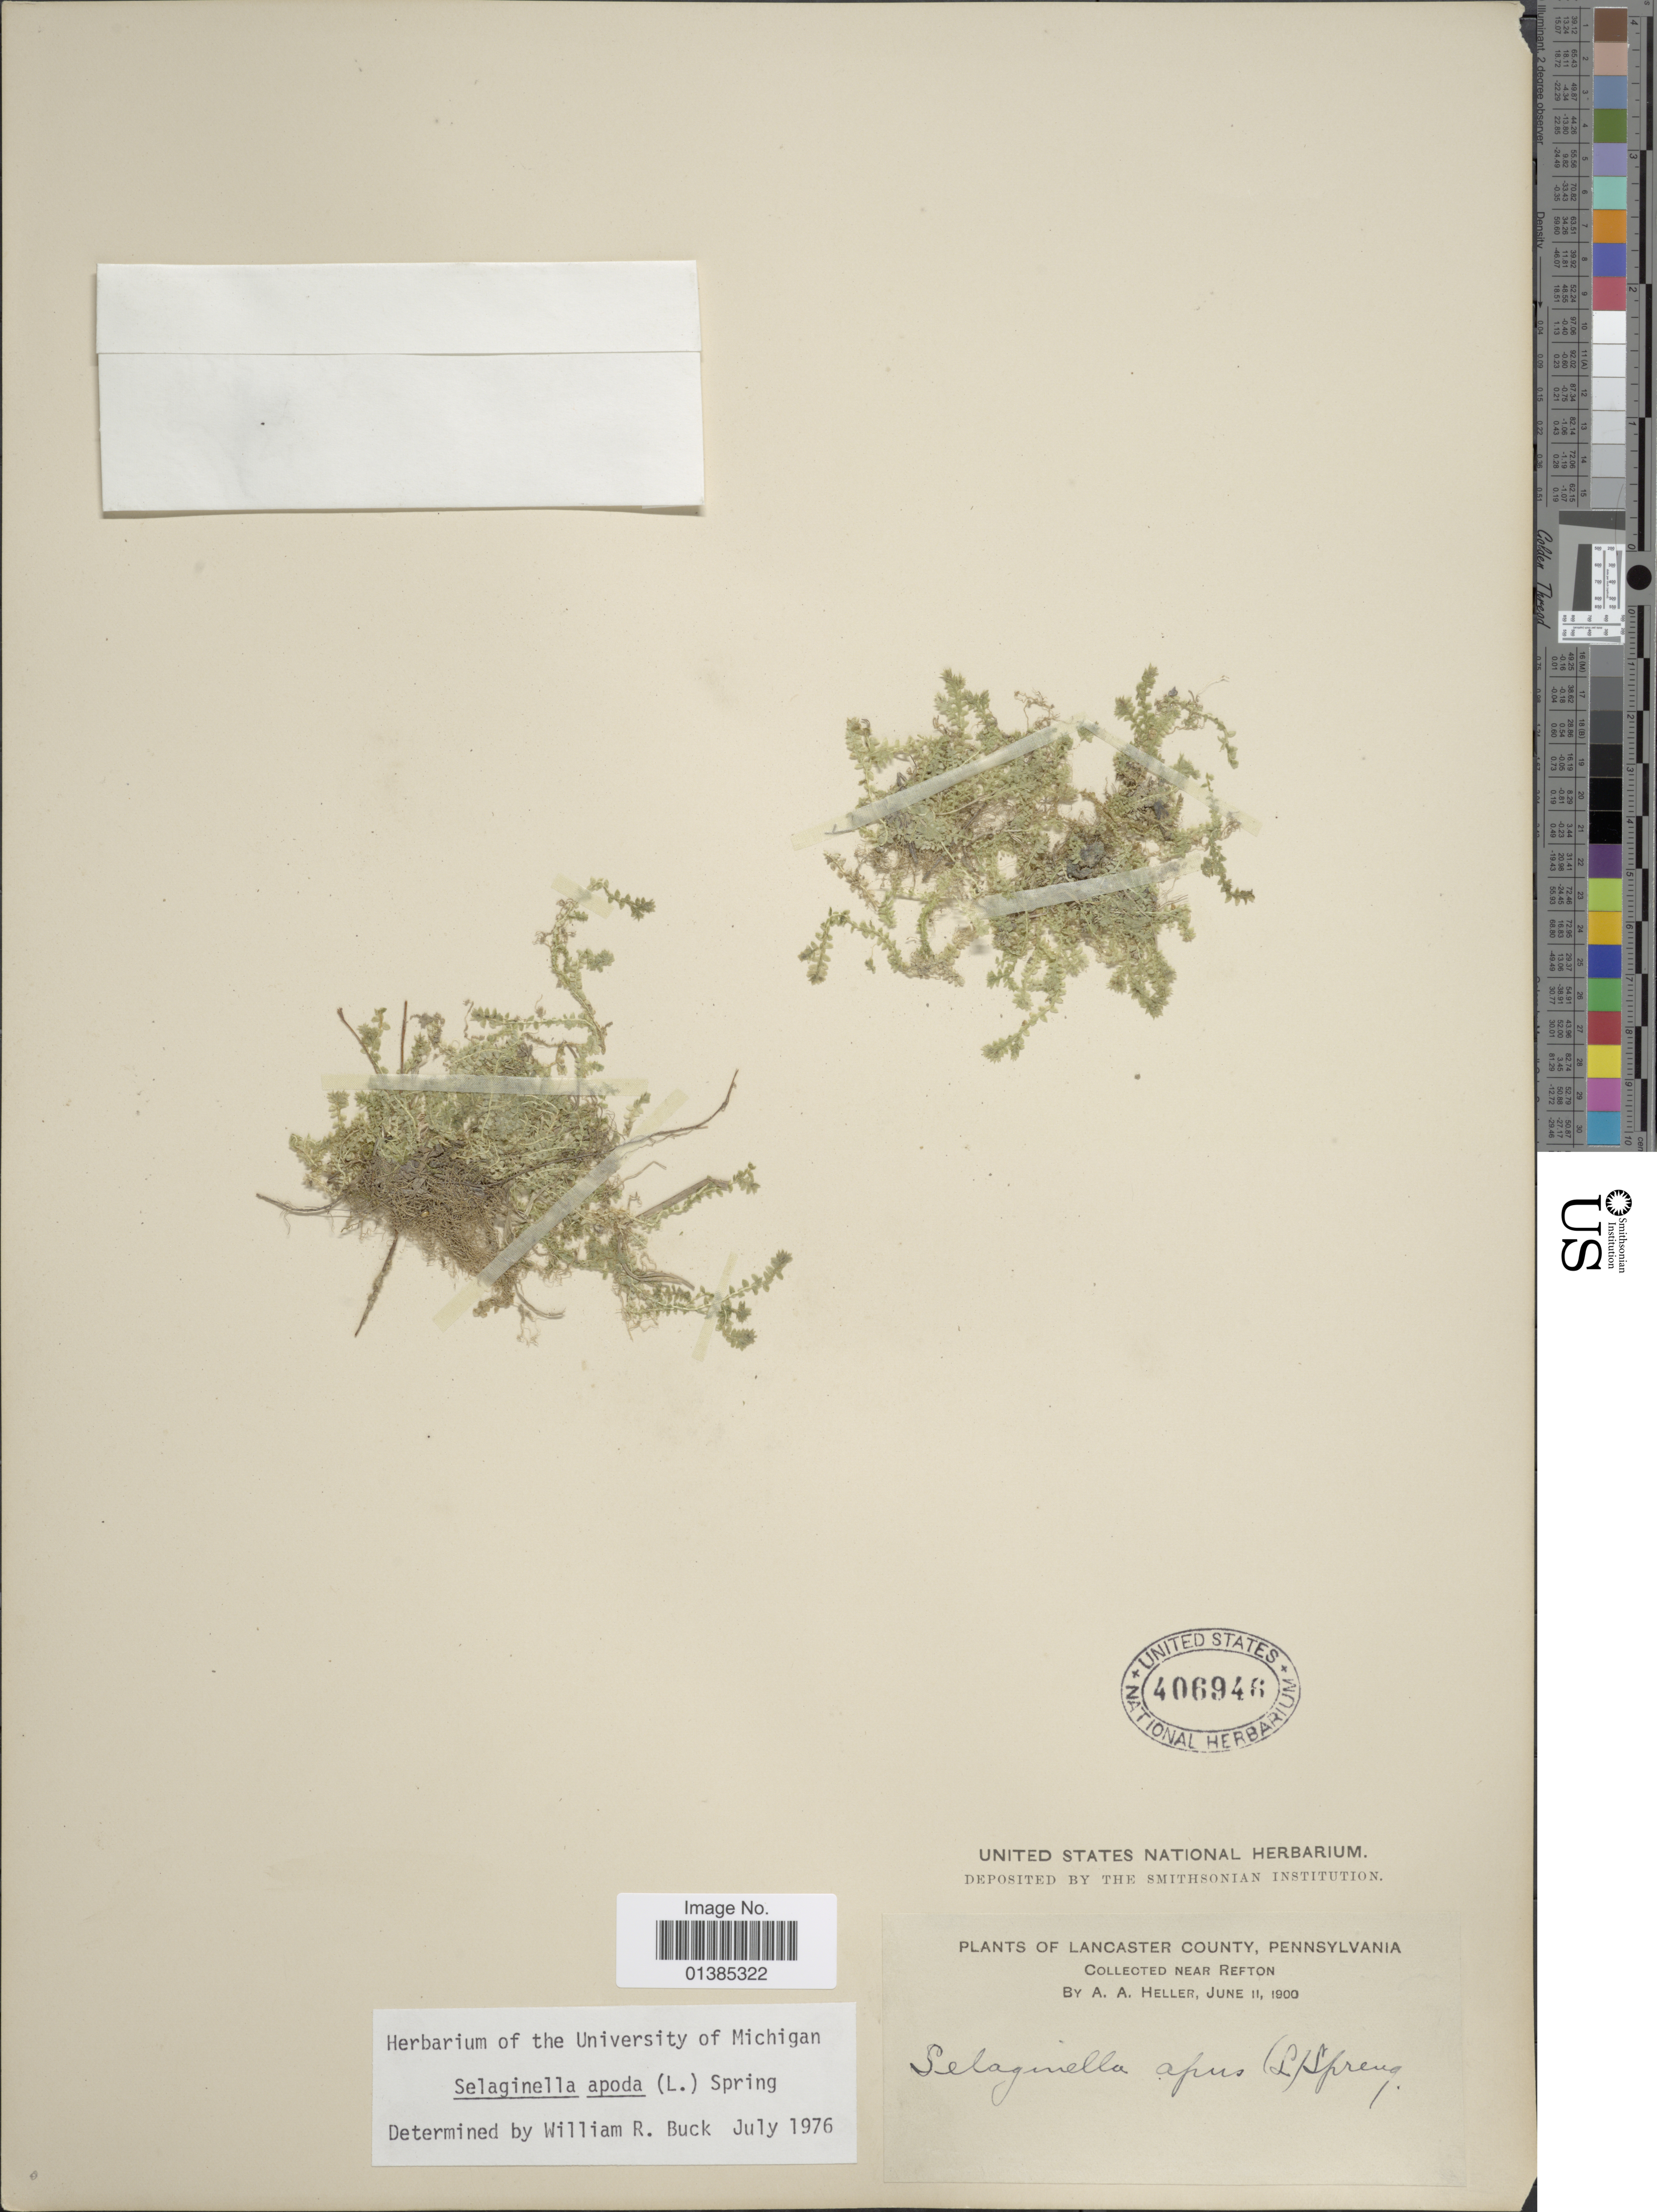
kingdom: Plantae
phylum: Tracheophyta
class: Lycopodiopsida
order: Selaginellales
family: Selaginellaceae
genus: Selaginella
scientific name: Selaginella apus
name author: Spring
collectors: A. A. Heller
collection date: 1900-06-11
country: United States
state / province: Pennsylvania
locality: Lancaster County. Collected near Refton.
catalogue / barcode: US 406946